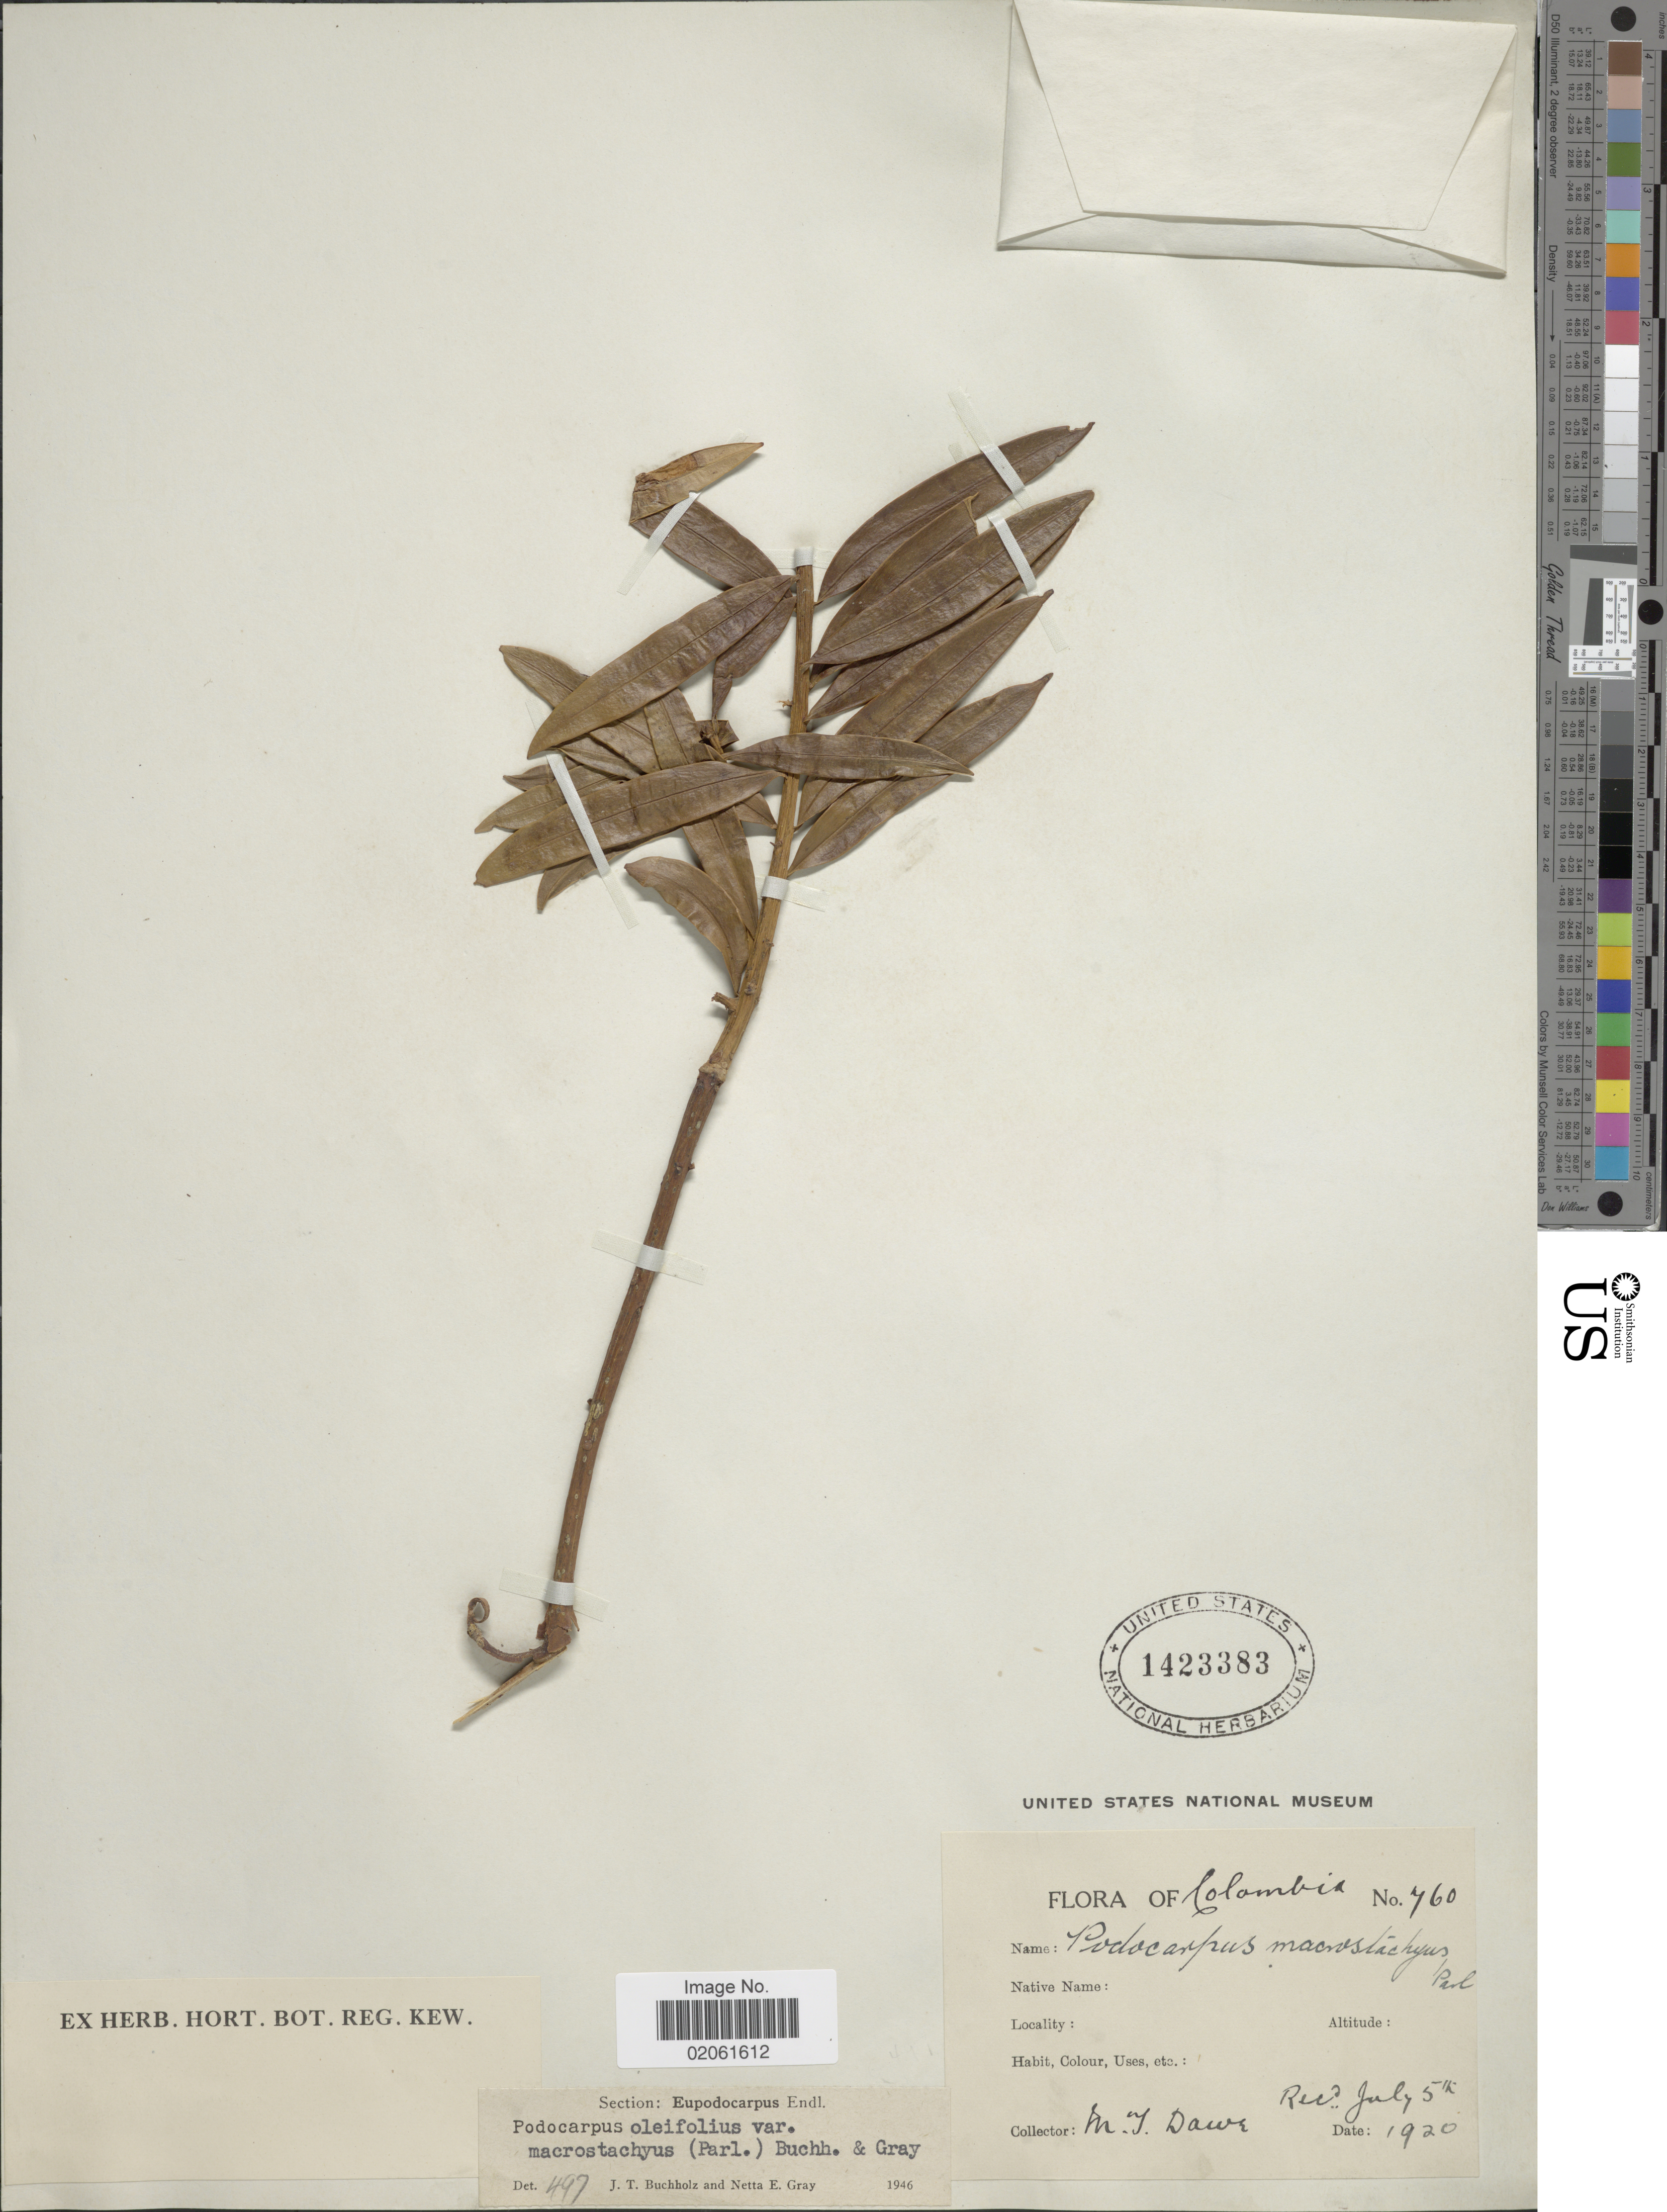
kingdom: Plantae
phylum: Tracheophyta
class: Pinopsida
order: Pinales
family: Podocarpaceae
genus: Podocarpus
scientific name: Podocarpus oleifolius var. macrostachys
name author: (Parl.) J. Buchholz & N.E. Gray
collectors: M. T. Dawe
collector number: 760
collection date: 1920-07-05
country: Colombia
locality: Colombia,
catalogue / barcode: US 1423383